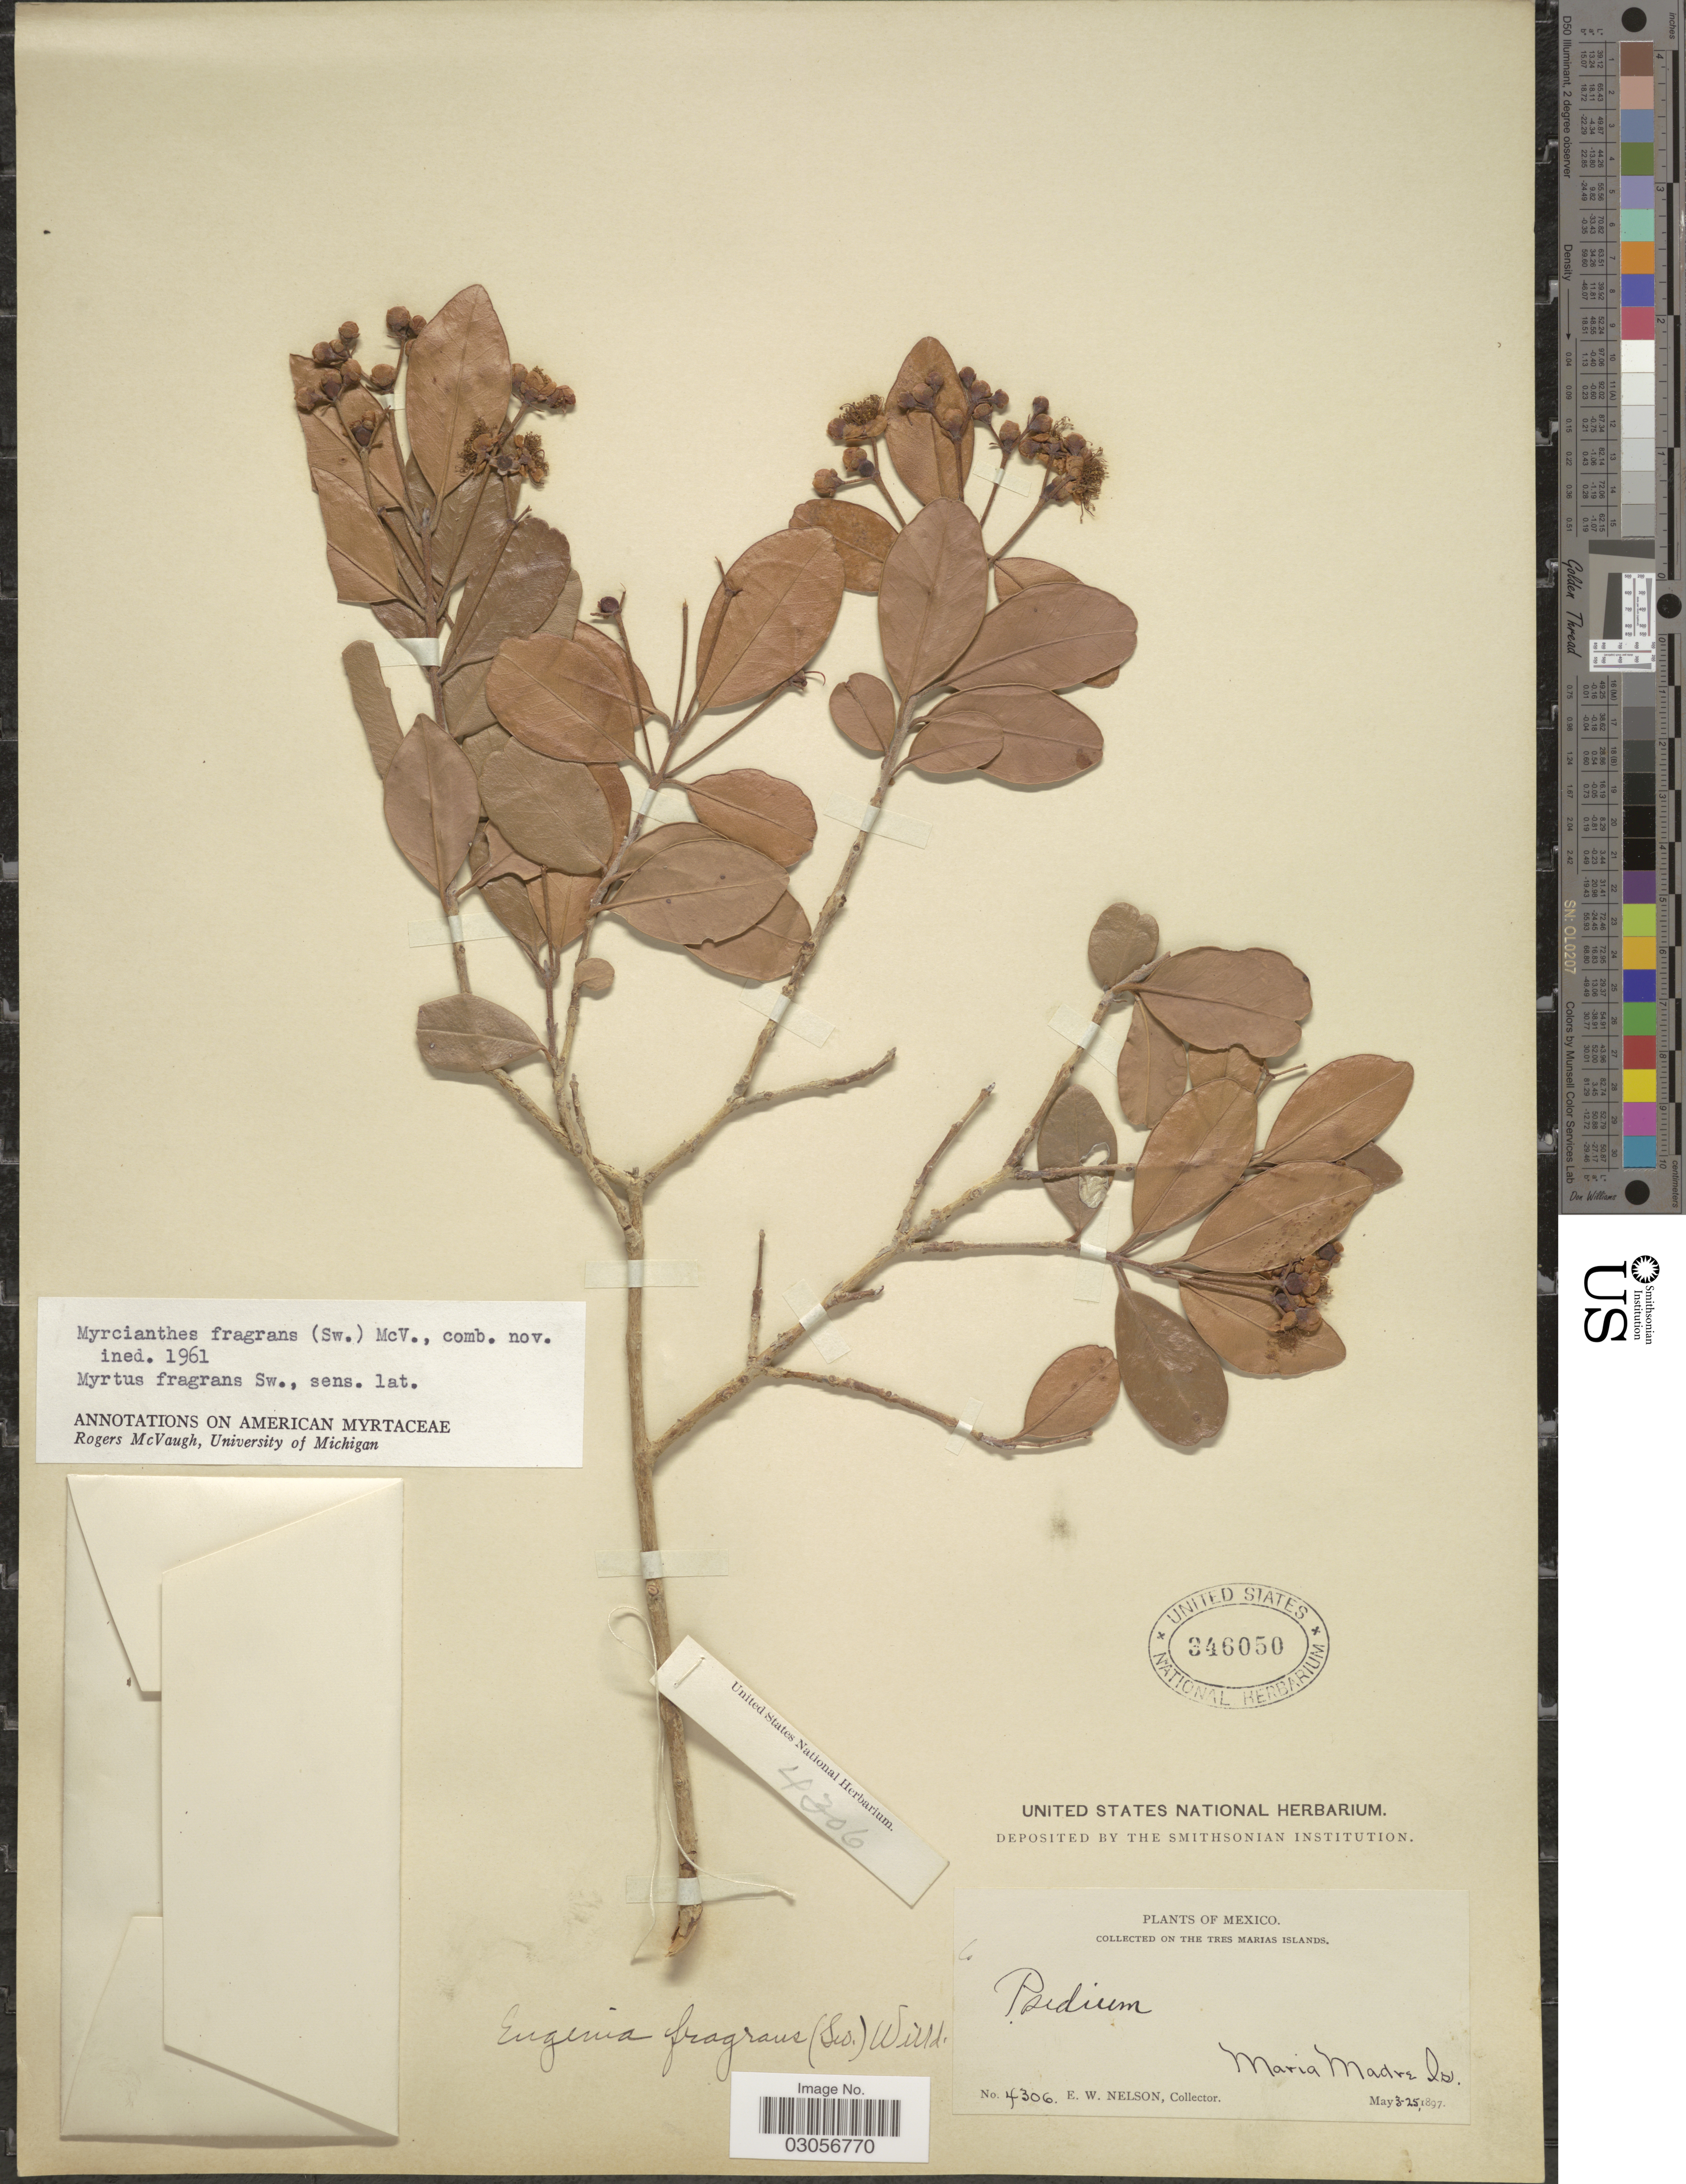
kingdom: Plantae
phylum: Tracheophyta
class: Magnoliopsida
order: Myrtales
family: Myrtaceae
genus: Myrcianthes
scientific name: Myrcianthes fragrans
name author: (Sw.) McVaugh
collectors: E. W. Nelson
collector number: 4306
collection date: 1897-05-03/1897-05-25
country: Mexico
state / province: Nayarit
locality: On the Tres Marias Islands. Maria Madre Is.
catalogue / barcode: US 346050